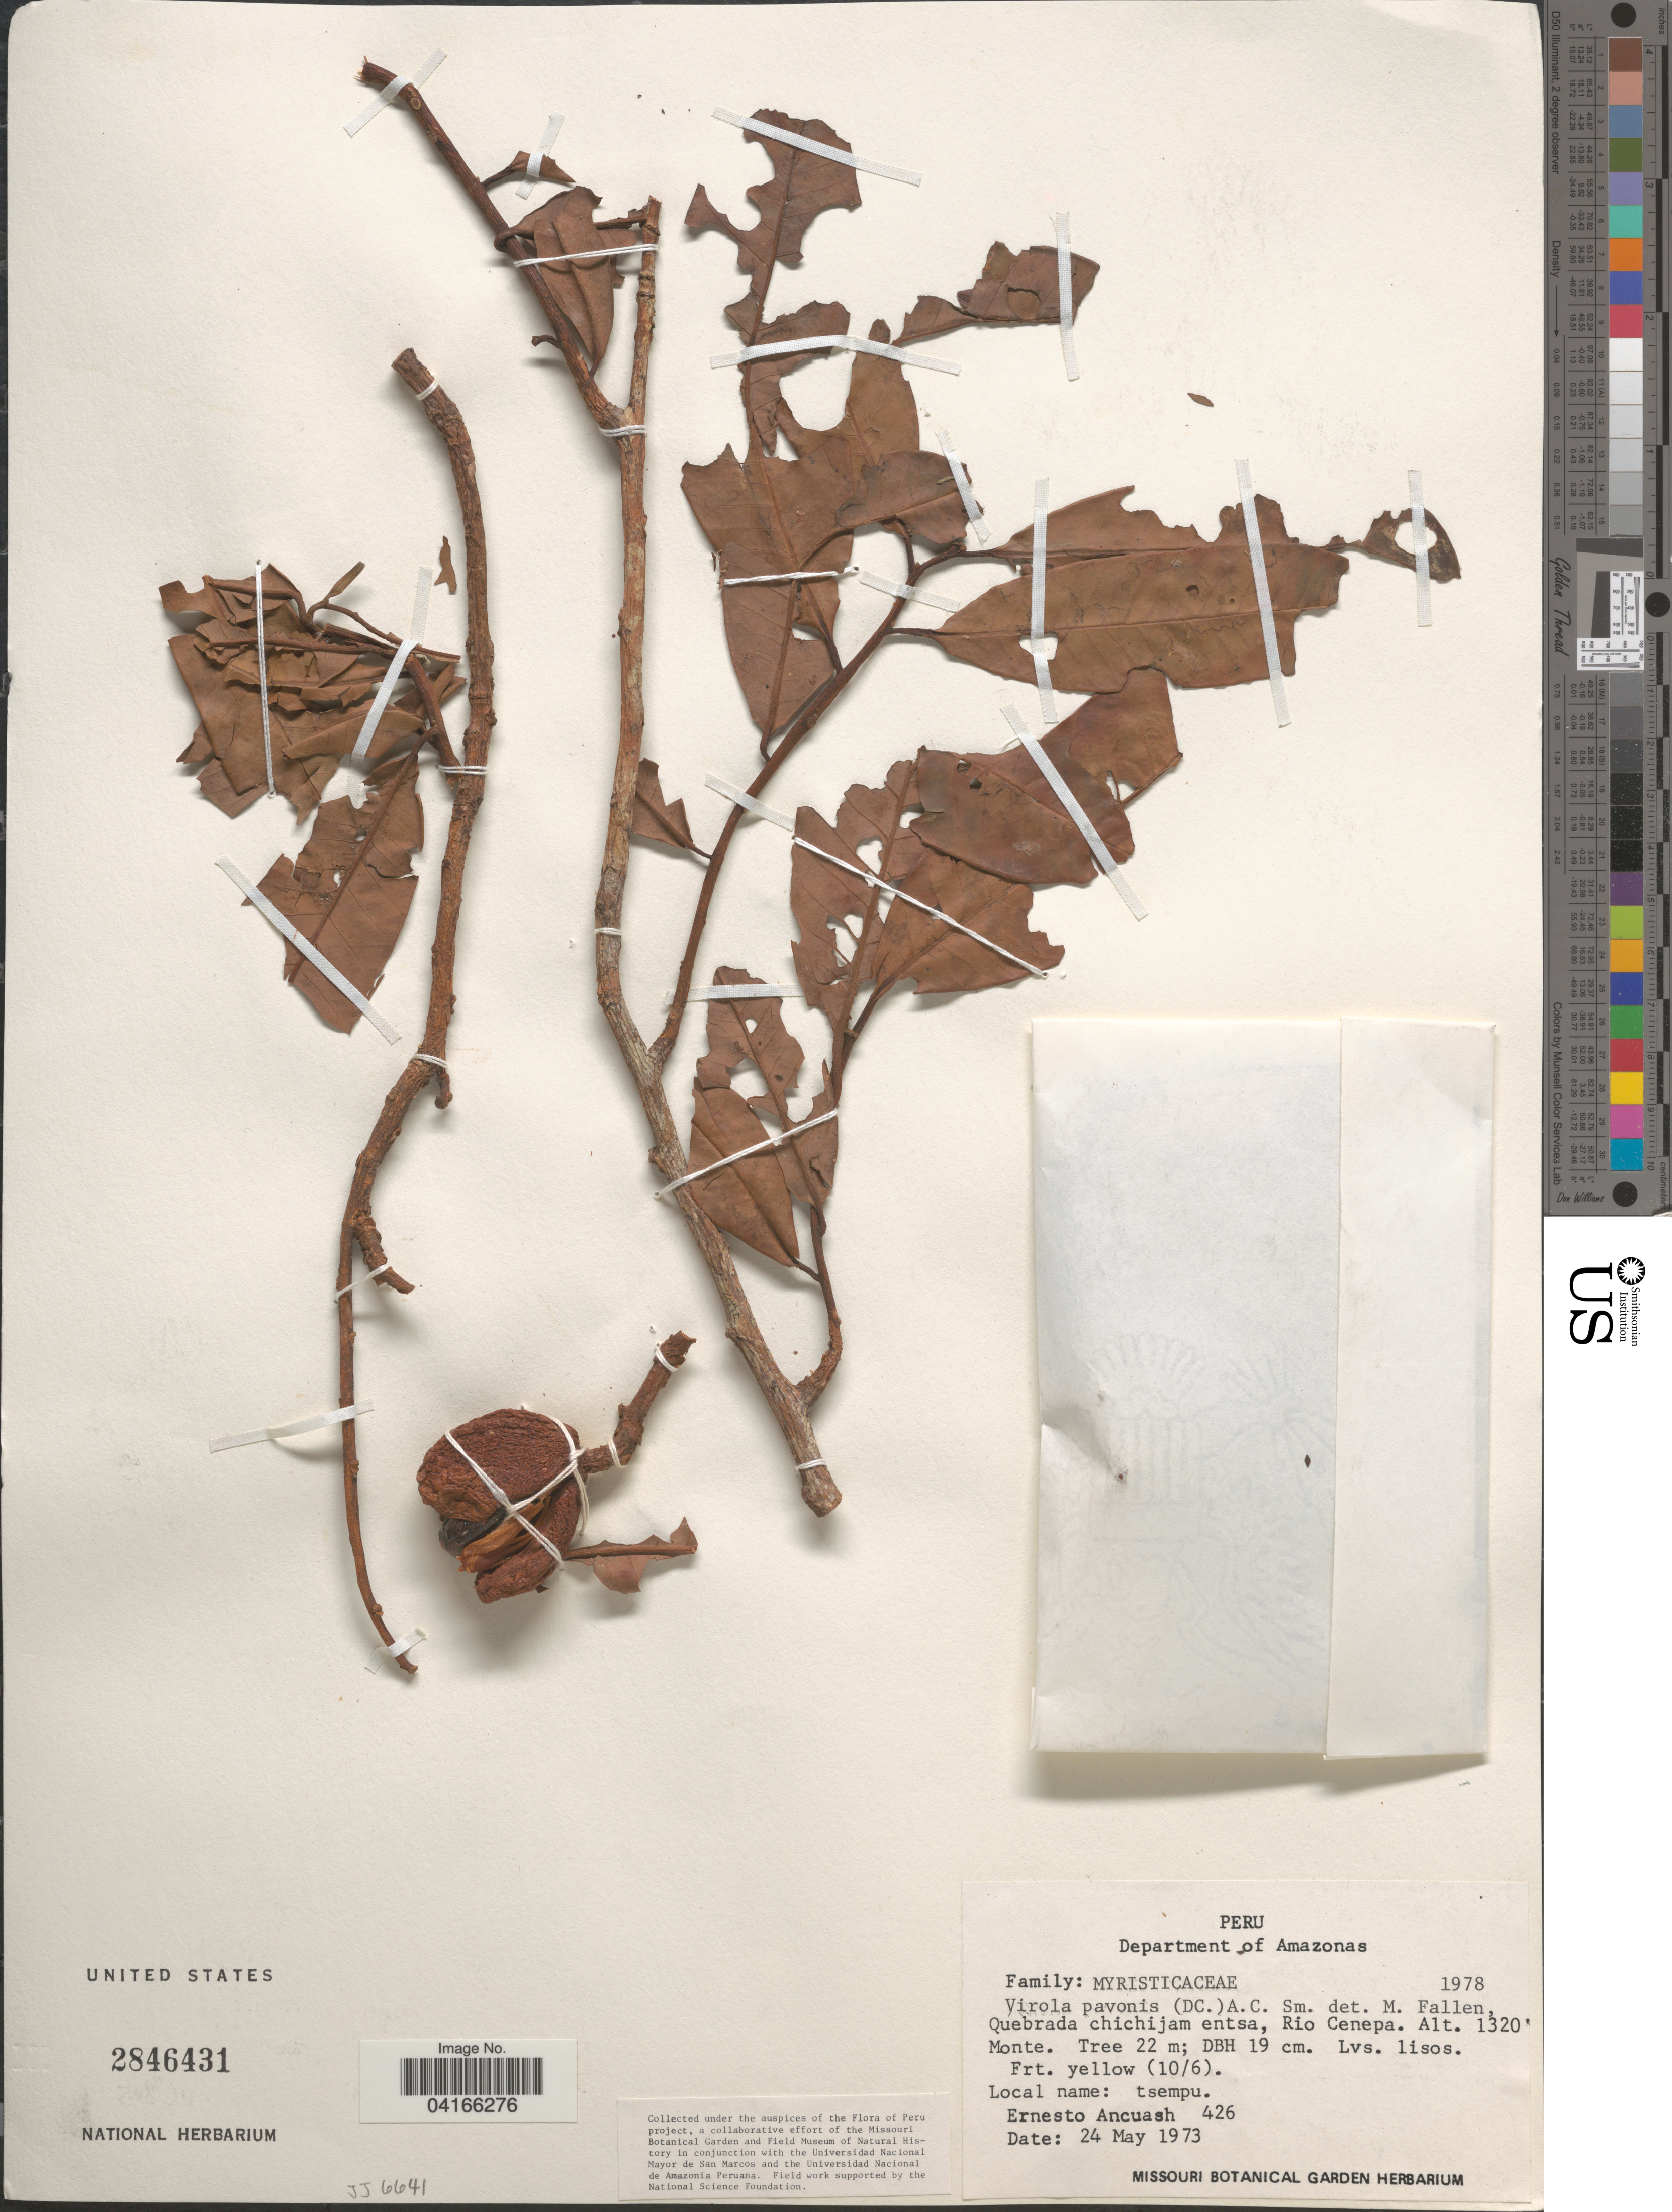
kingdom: Plantae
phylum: Tracheophyta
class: Magnoliopsida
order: Magnoliales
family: Myristicaceae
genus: Virola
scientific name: Virola pavonis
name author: (A. DC.) A.C. Sm.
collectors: E. Ancuash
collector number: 426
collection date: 1973-05-24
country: Peru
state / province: Amazonas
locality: Department of Amazonas. Quebrada chichijam entsa, Rio Cenepa.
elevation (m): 402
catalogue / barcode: US 2846431